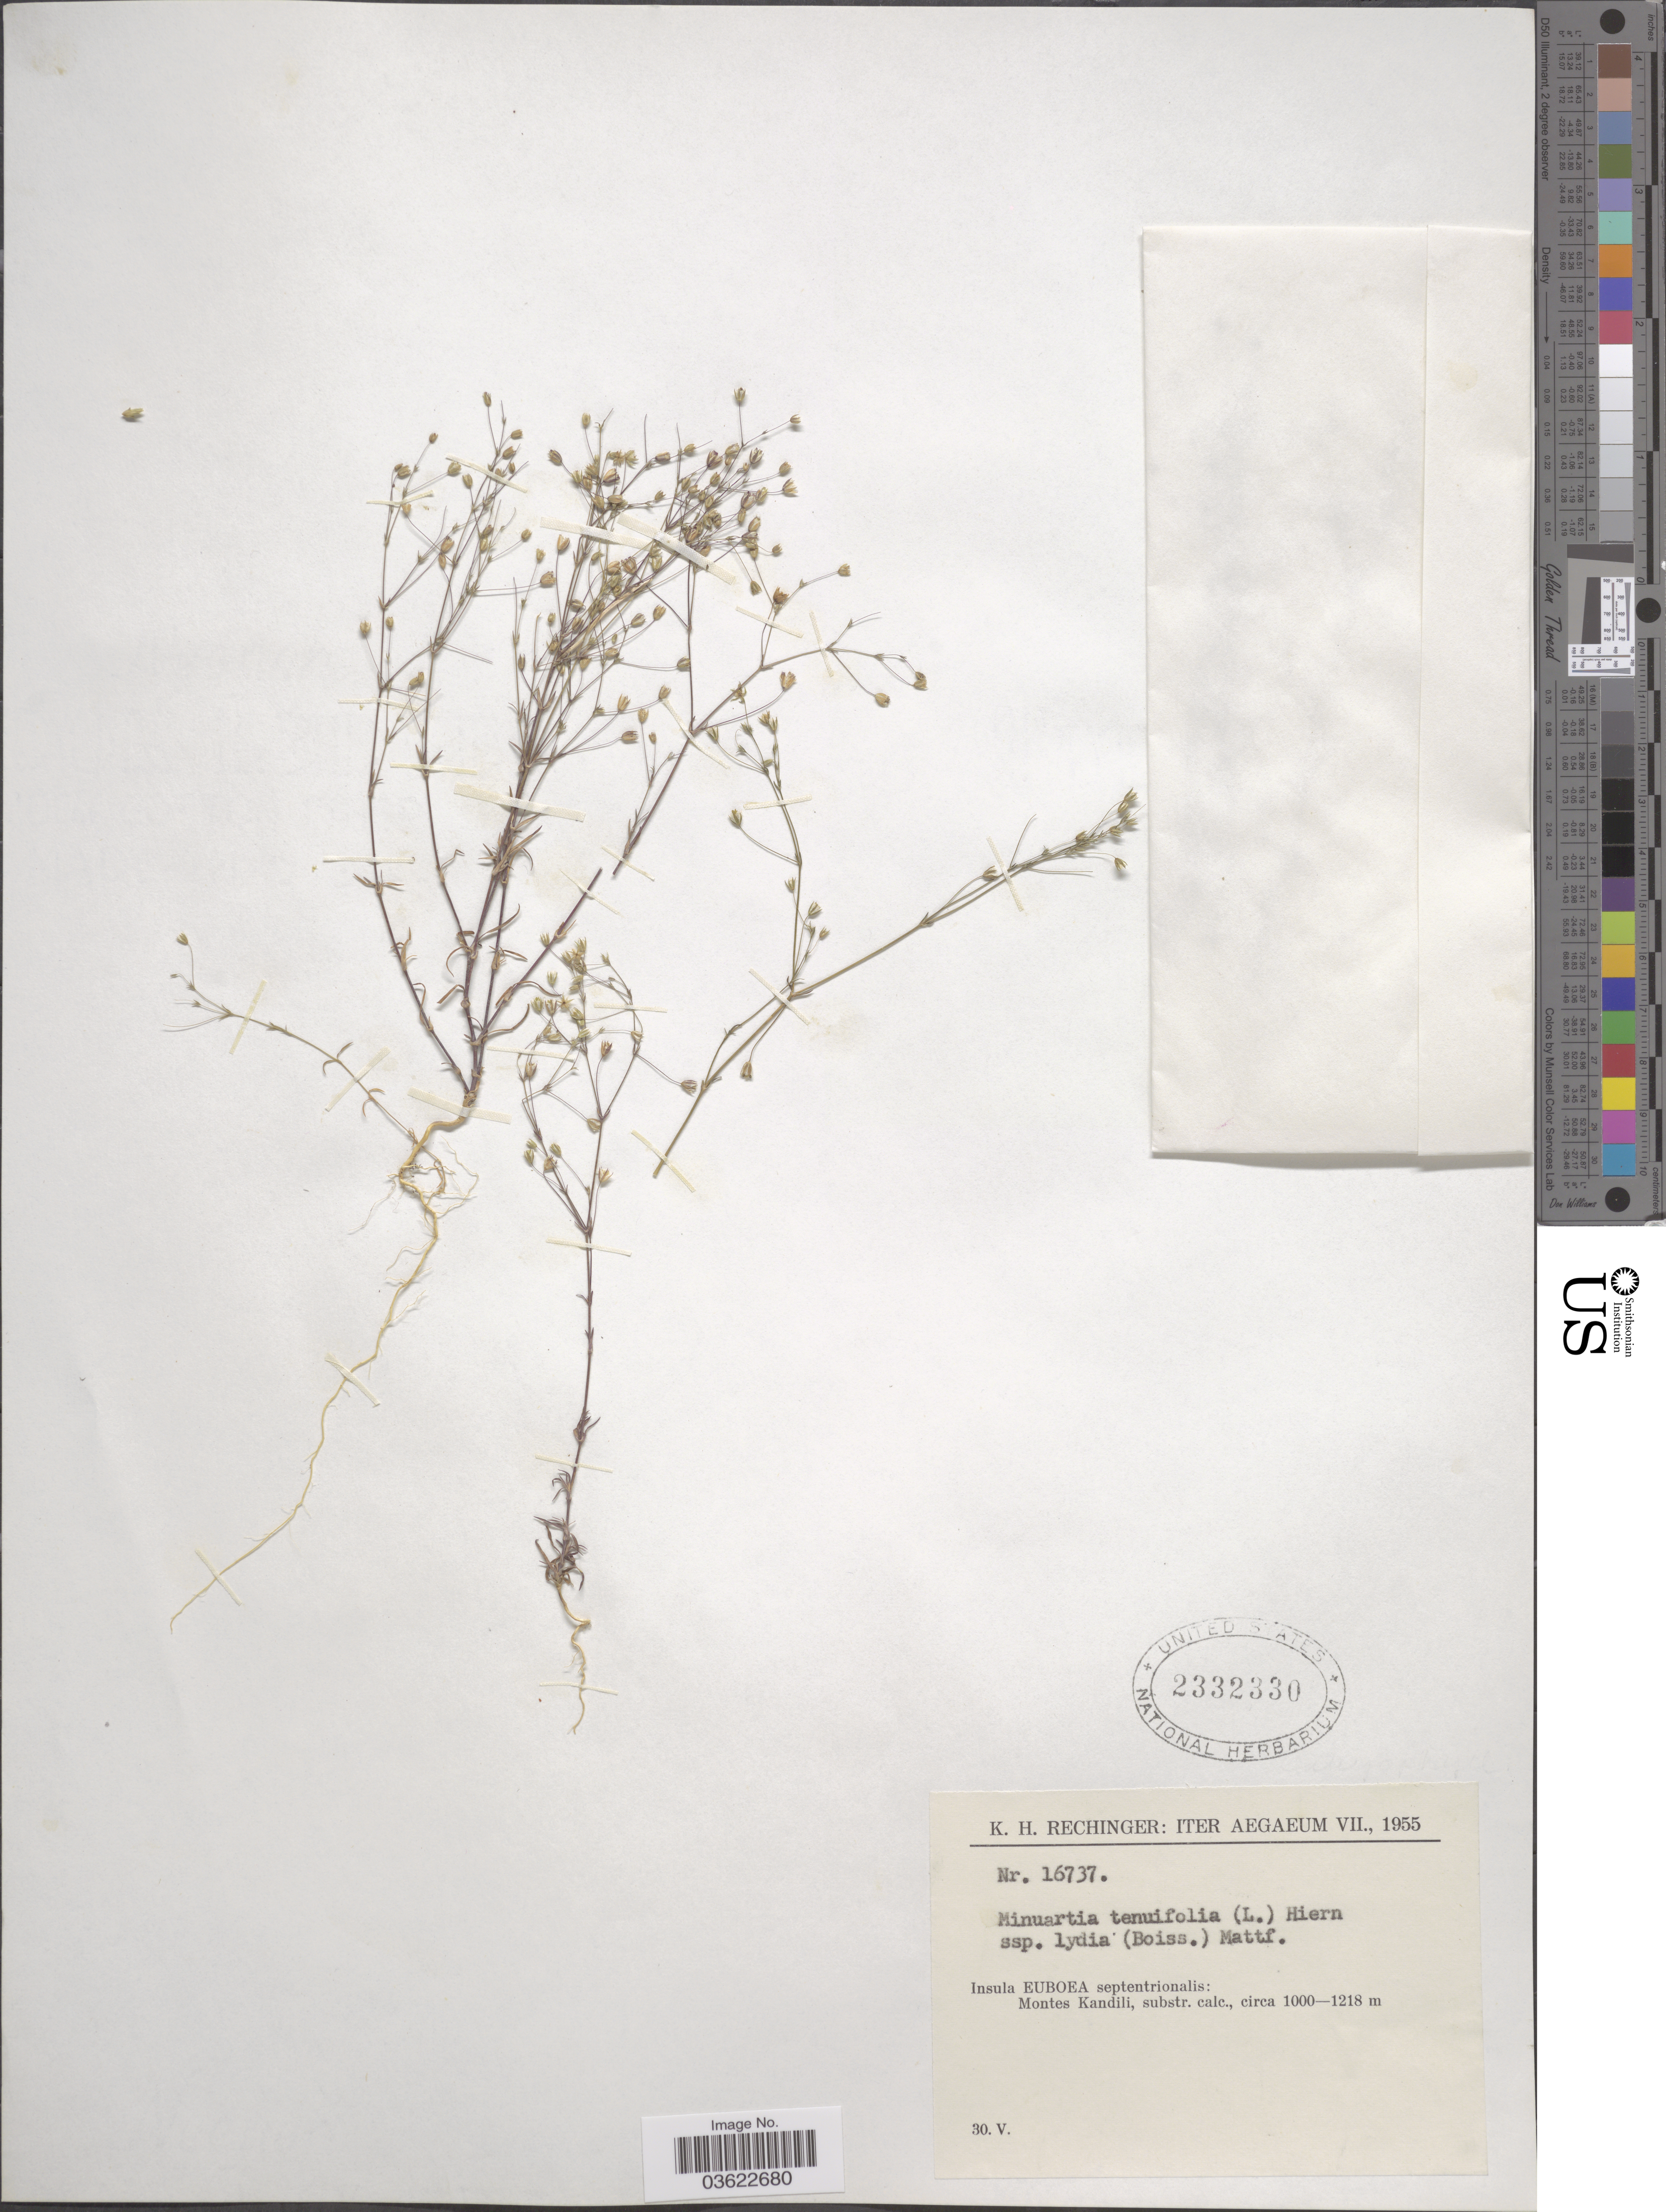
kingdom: Plantae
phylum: Tracheophyta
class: Magnoliopsida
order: Caryophyllales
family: Caryophyllaceae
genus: Arenaria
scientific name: Arenaria tenuifolia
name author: L.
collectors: K. Rechinger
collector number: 16737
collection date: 1955-05-30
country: Greece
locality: Iter Aegaeum. Insula Euboea septentrionalis: Montes Kandili.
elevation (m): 1000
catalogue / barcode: US 2332330